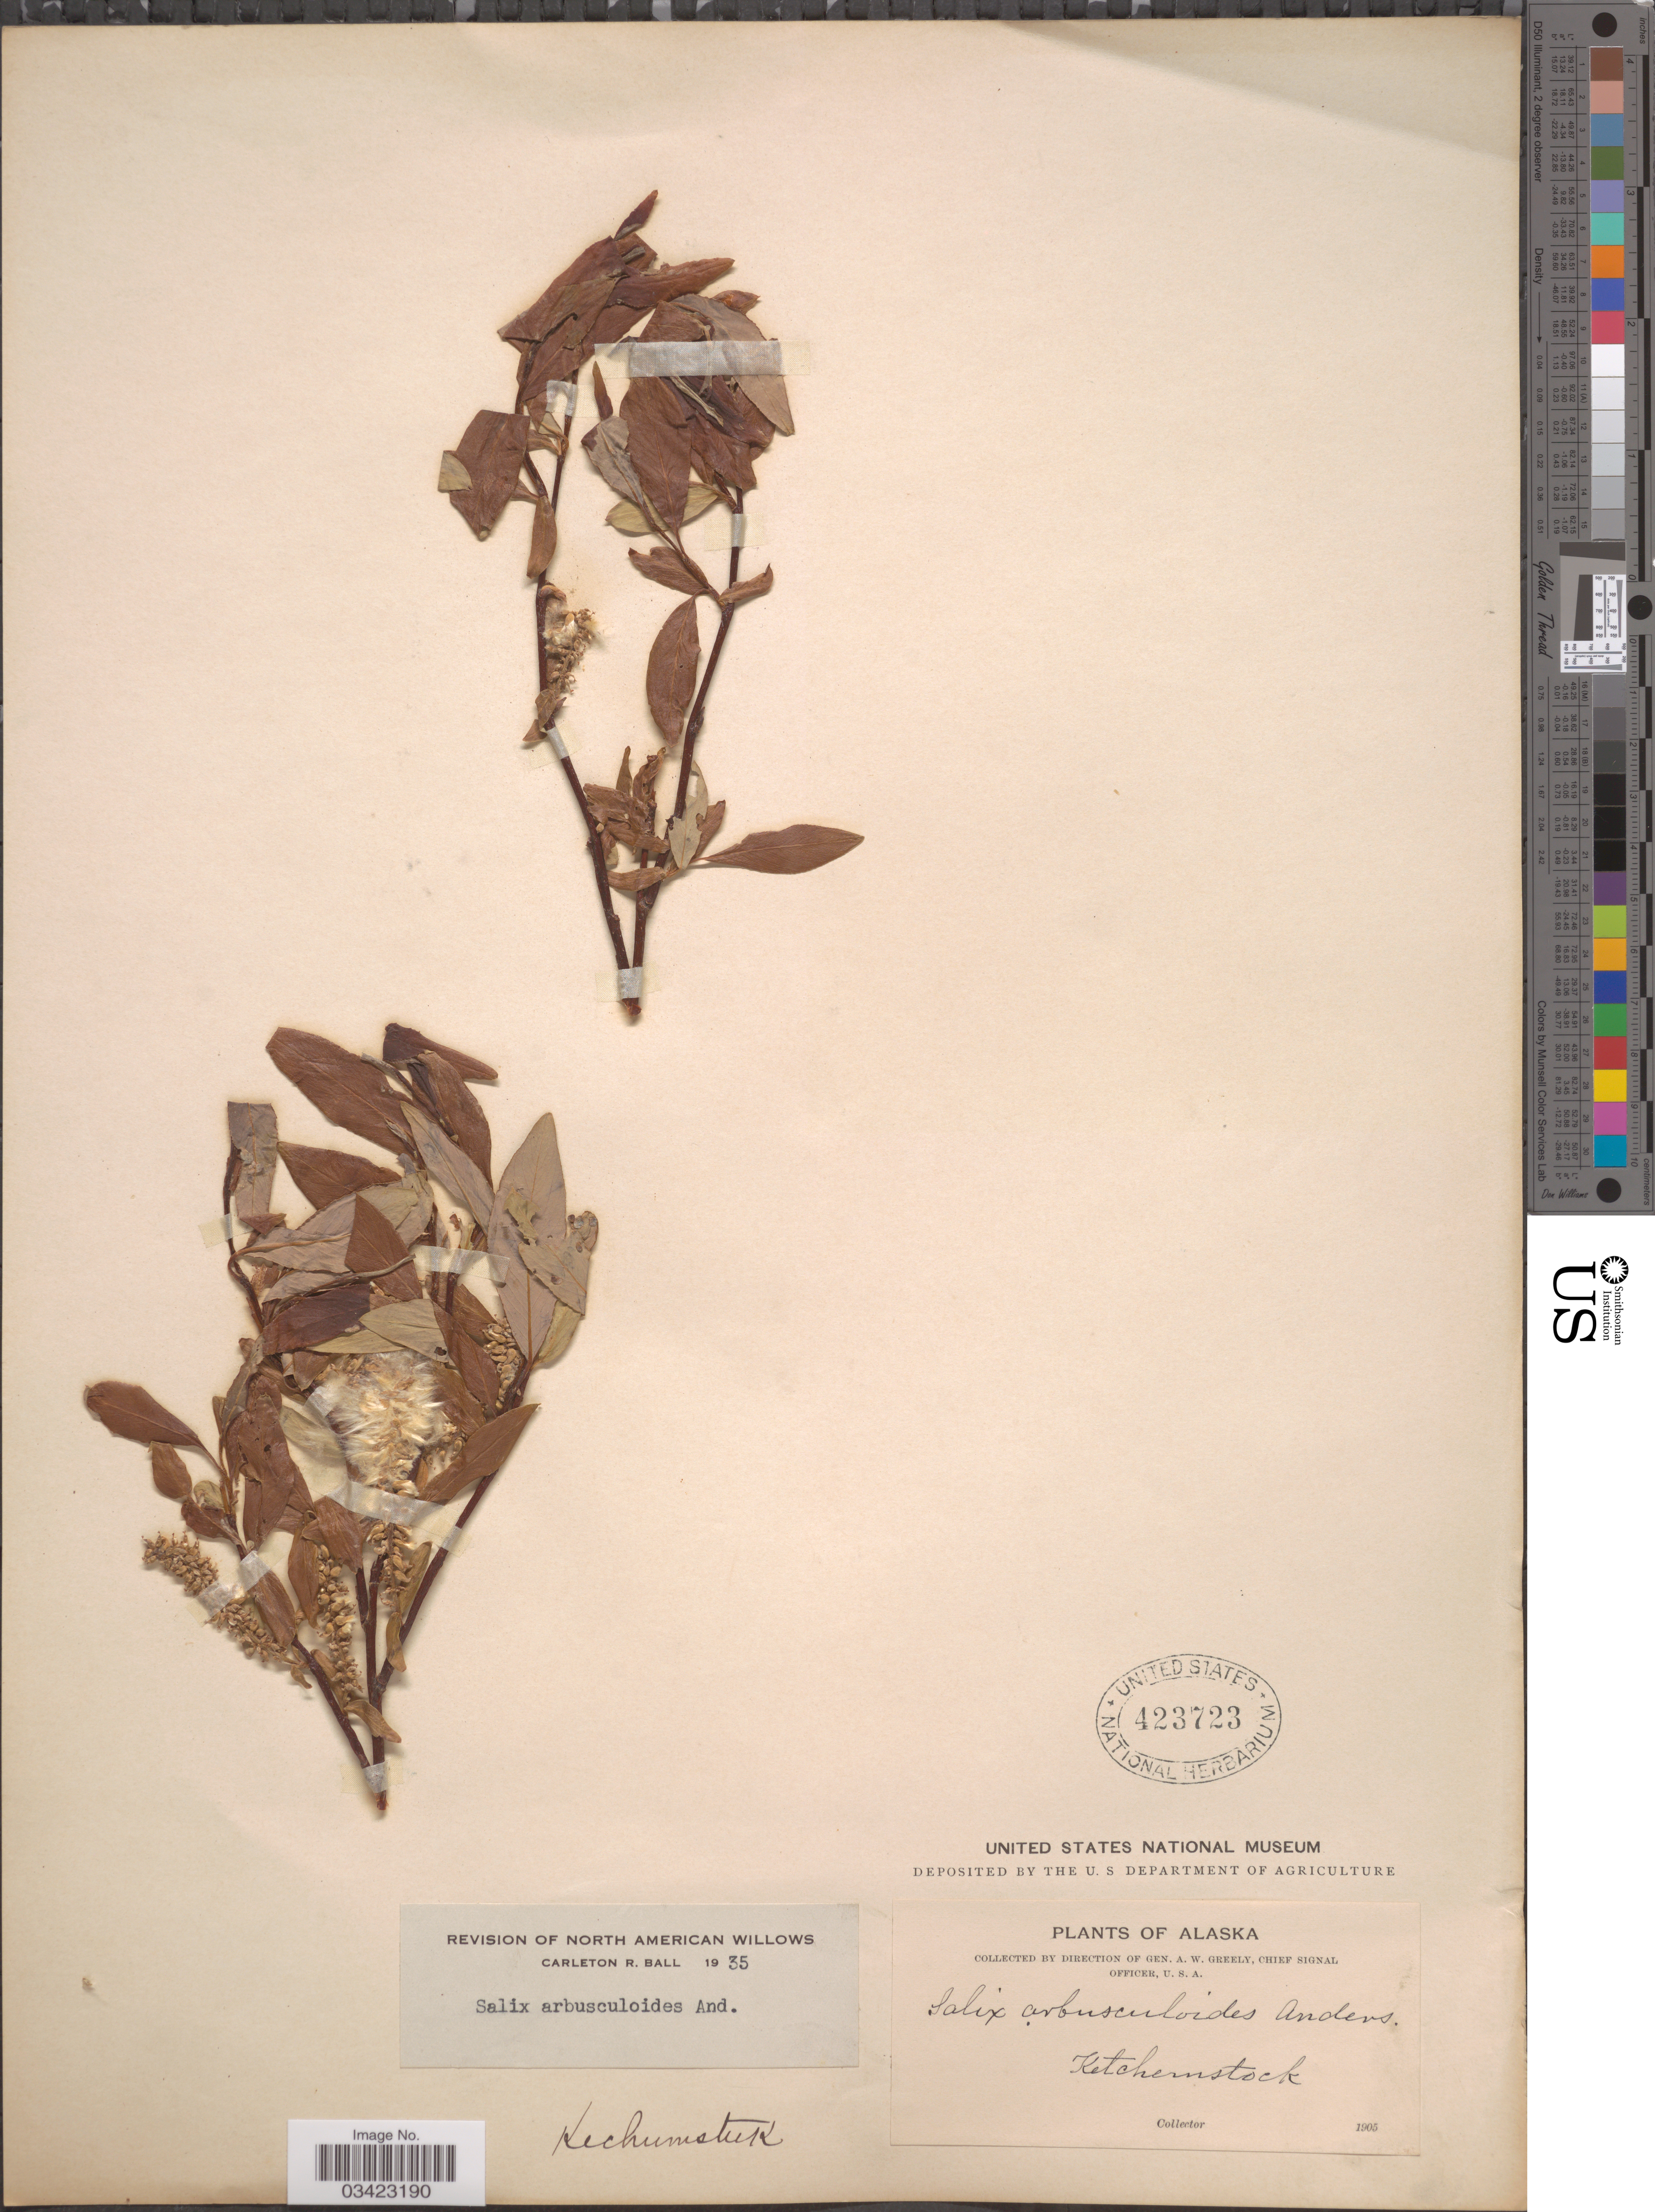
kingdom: Plantae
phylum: Tracheophyta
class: Magnoliopsida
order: Malpighiales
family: Salicaceae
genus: Salix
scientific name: Salix arbusculoides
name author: Andersson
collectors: A. Greely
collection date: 1905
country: United States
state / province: Alaska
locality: Ketchemstock. Kechumstuk.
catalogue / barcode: US 423723